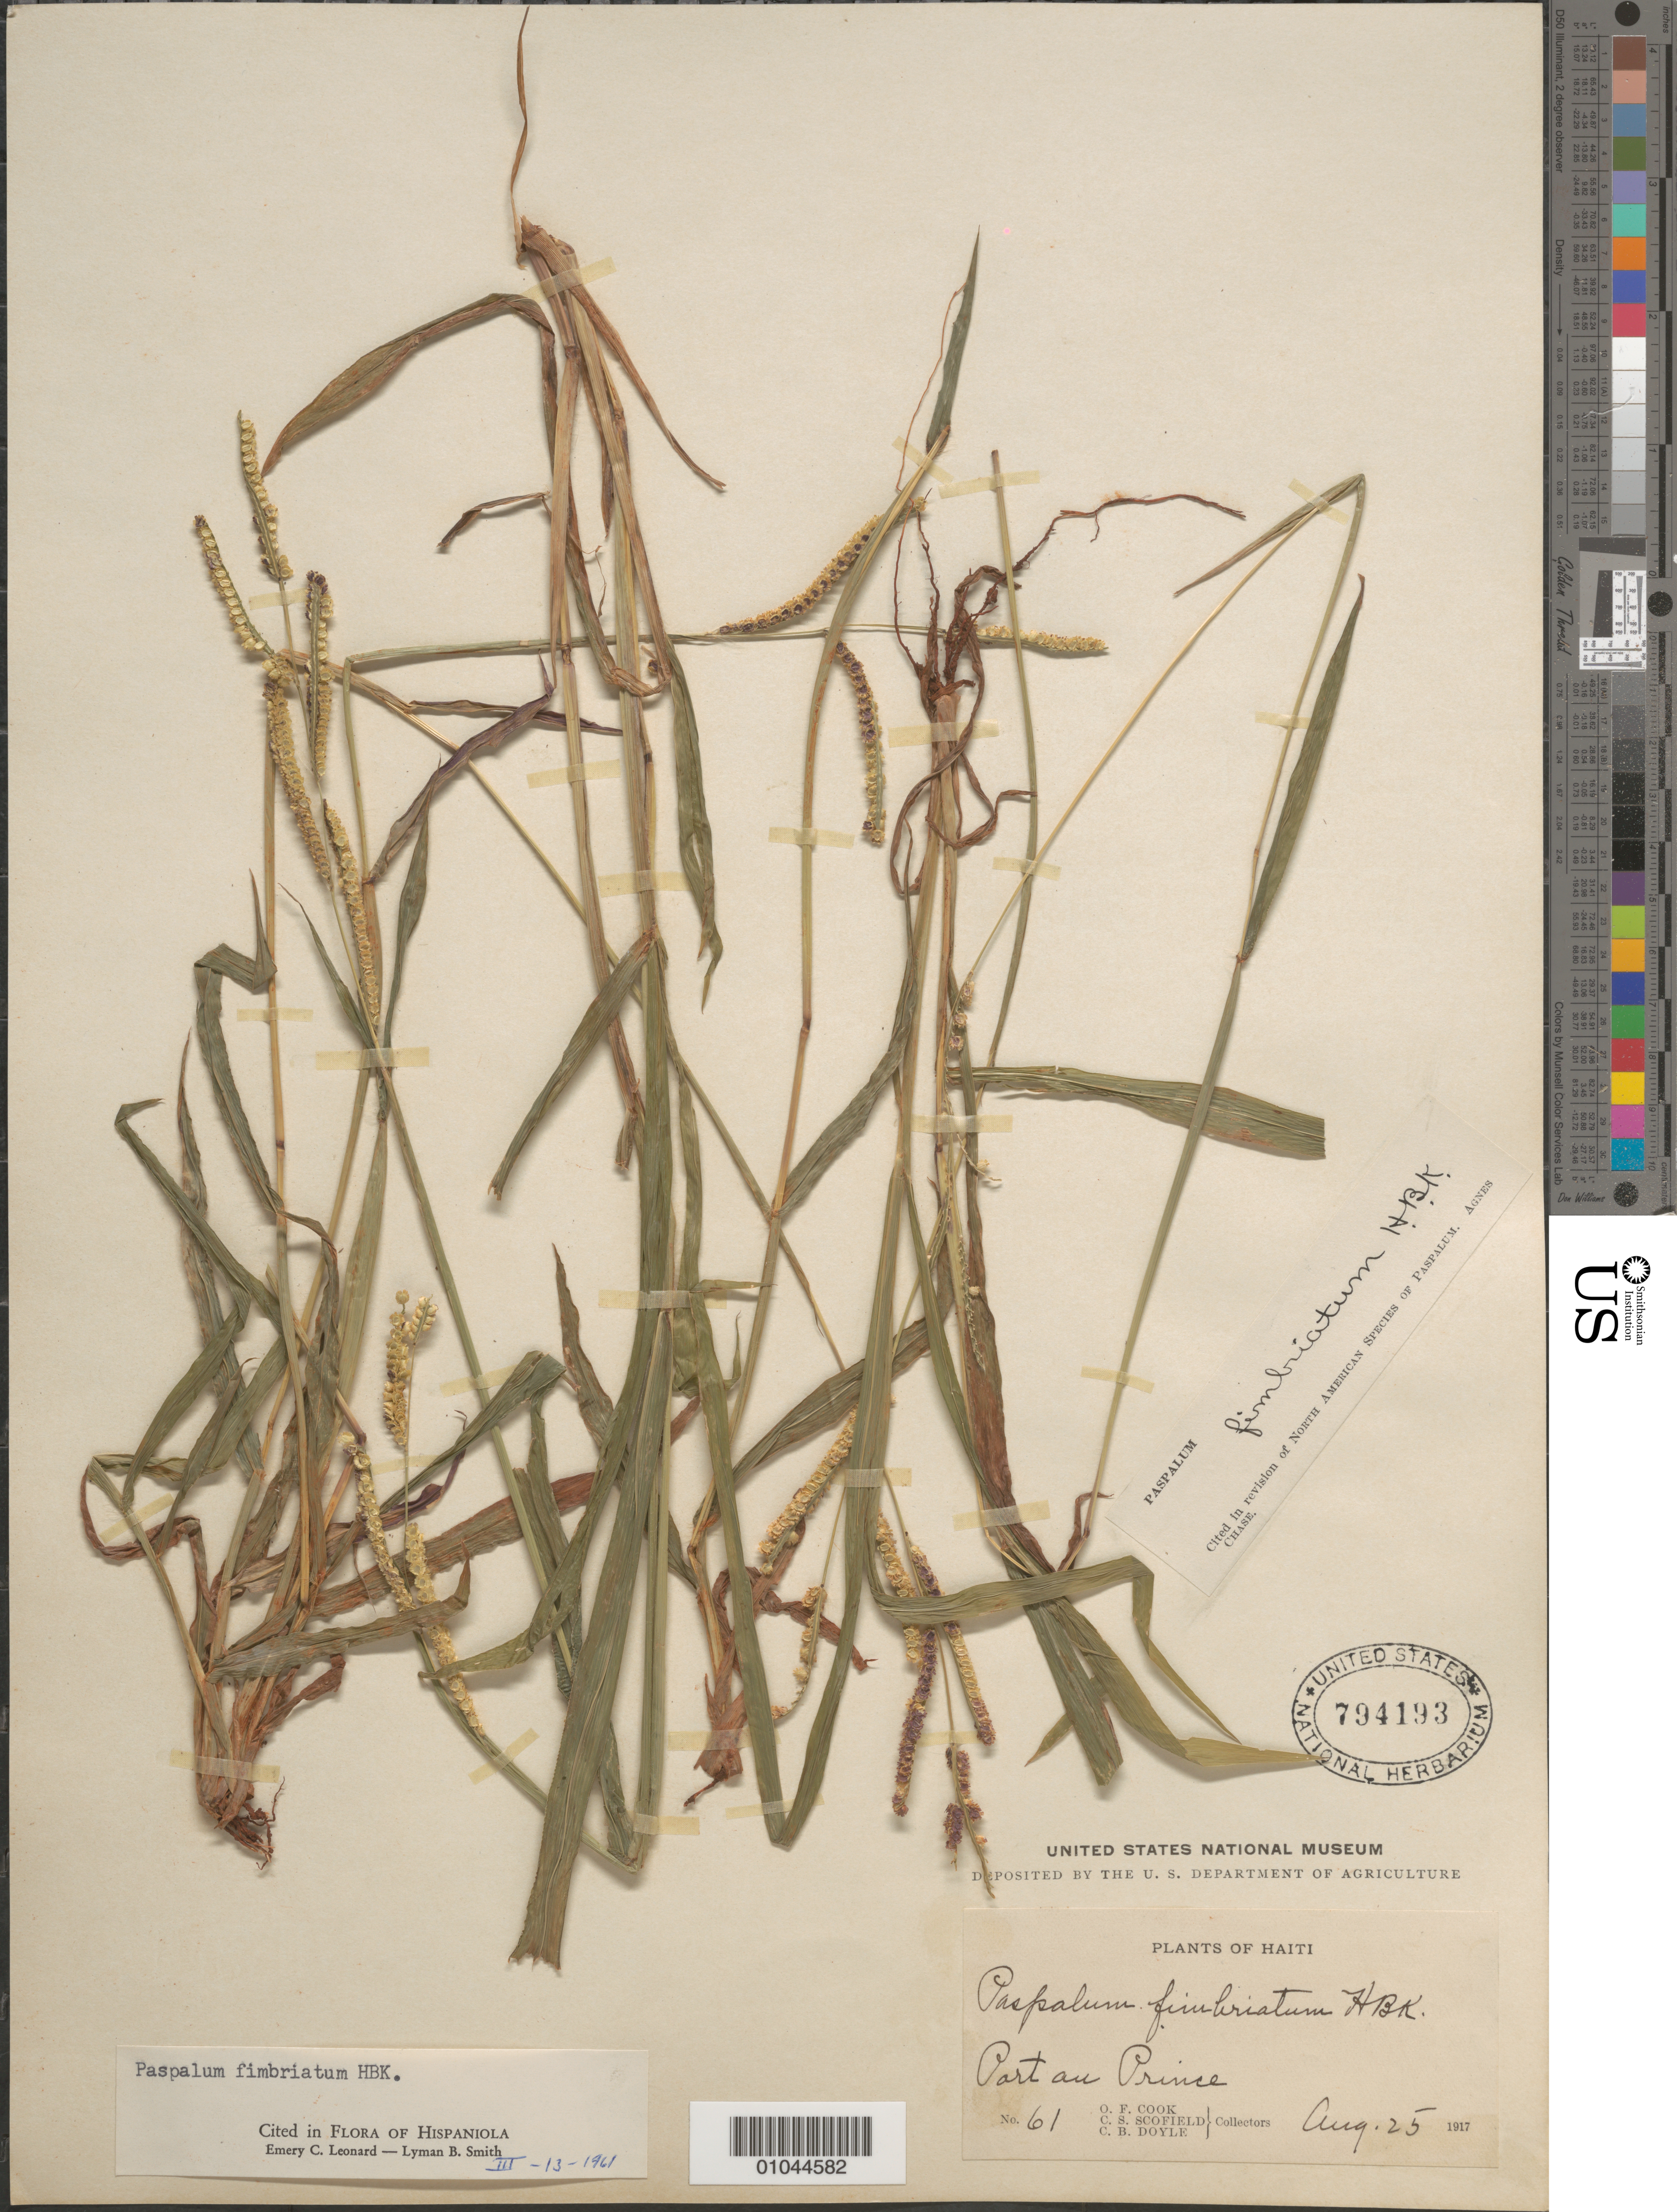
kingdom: Plantae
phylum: Tracheophyta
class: Liliopsida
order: Poales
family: Poaceae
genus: Paspalum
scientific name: Paspalum fimbriatum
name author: Kunth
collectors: O. F. Cook, C. Scofield, O. F. Cook & C. Doyle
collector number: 61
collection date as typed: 25 Aug 1917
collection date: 1917-08-25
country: Haiti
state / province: Óuest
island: Hispaniola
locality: Port au Prince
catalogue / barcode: US 794193